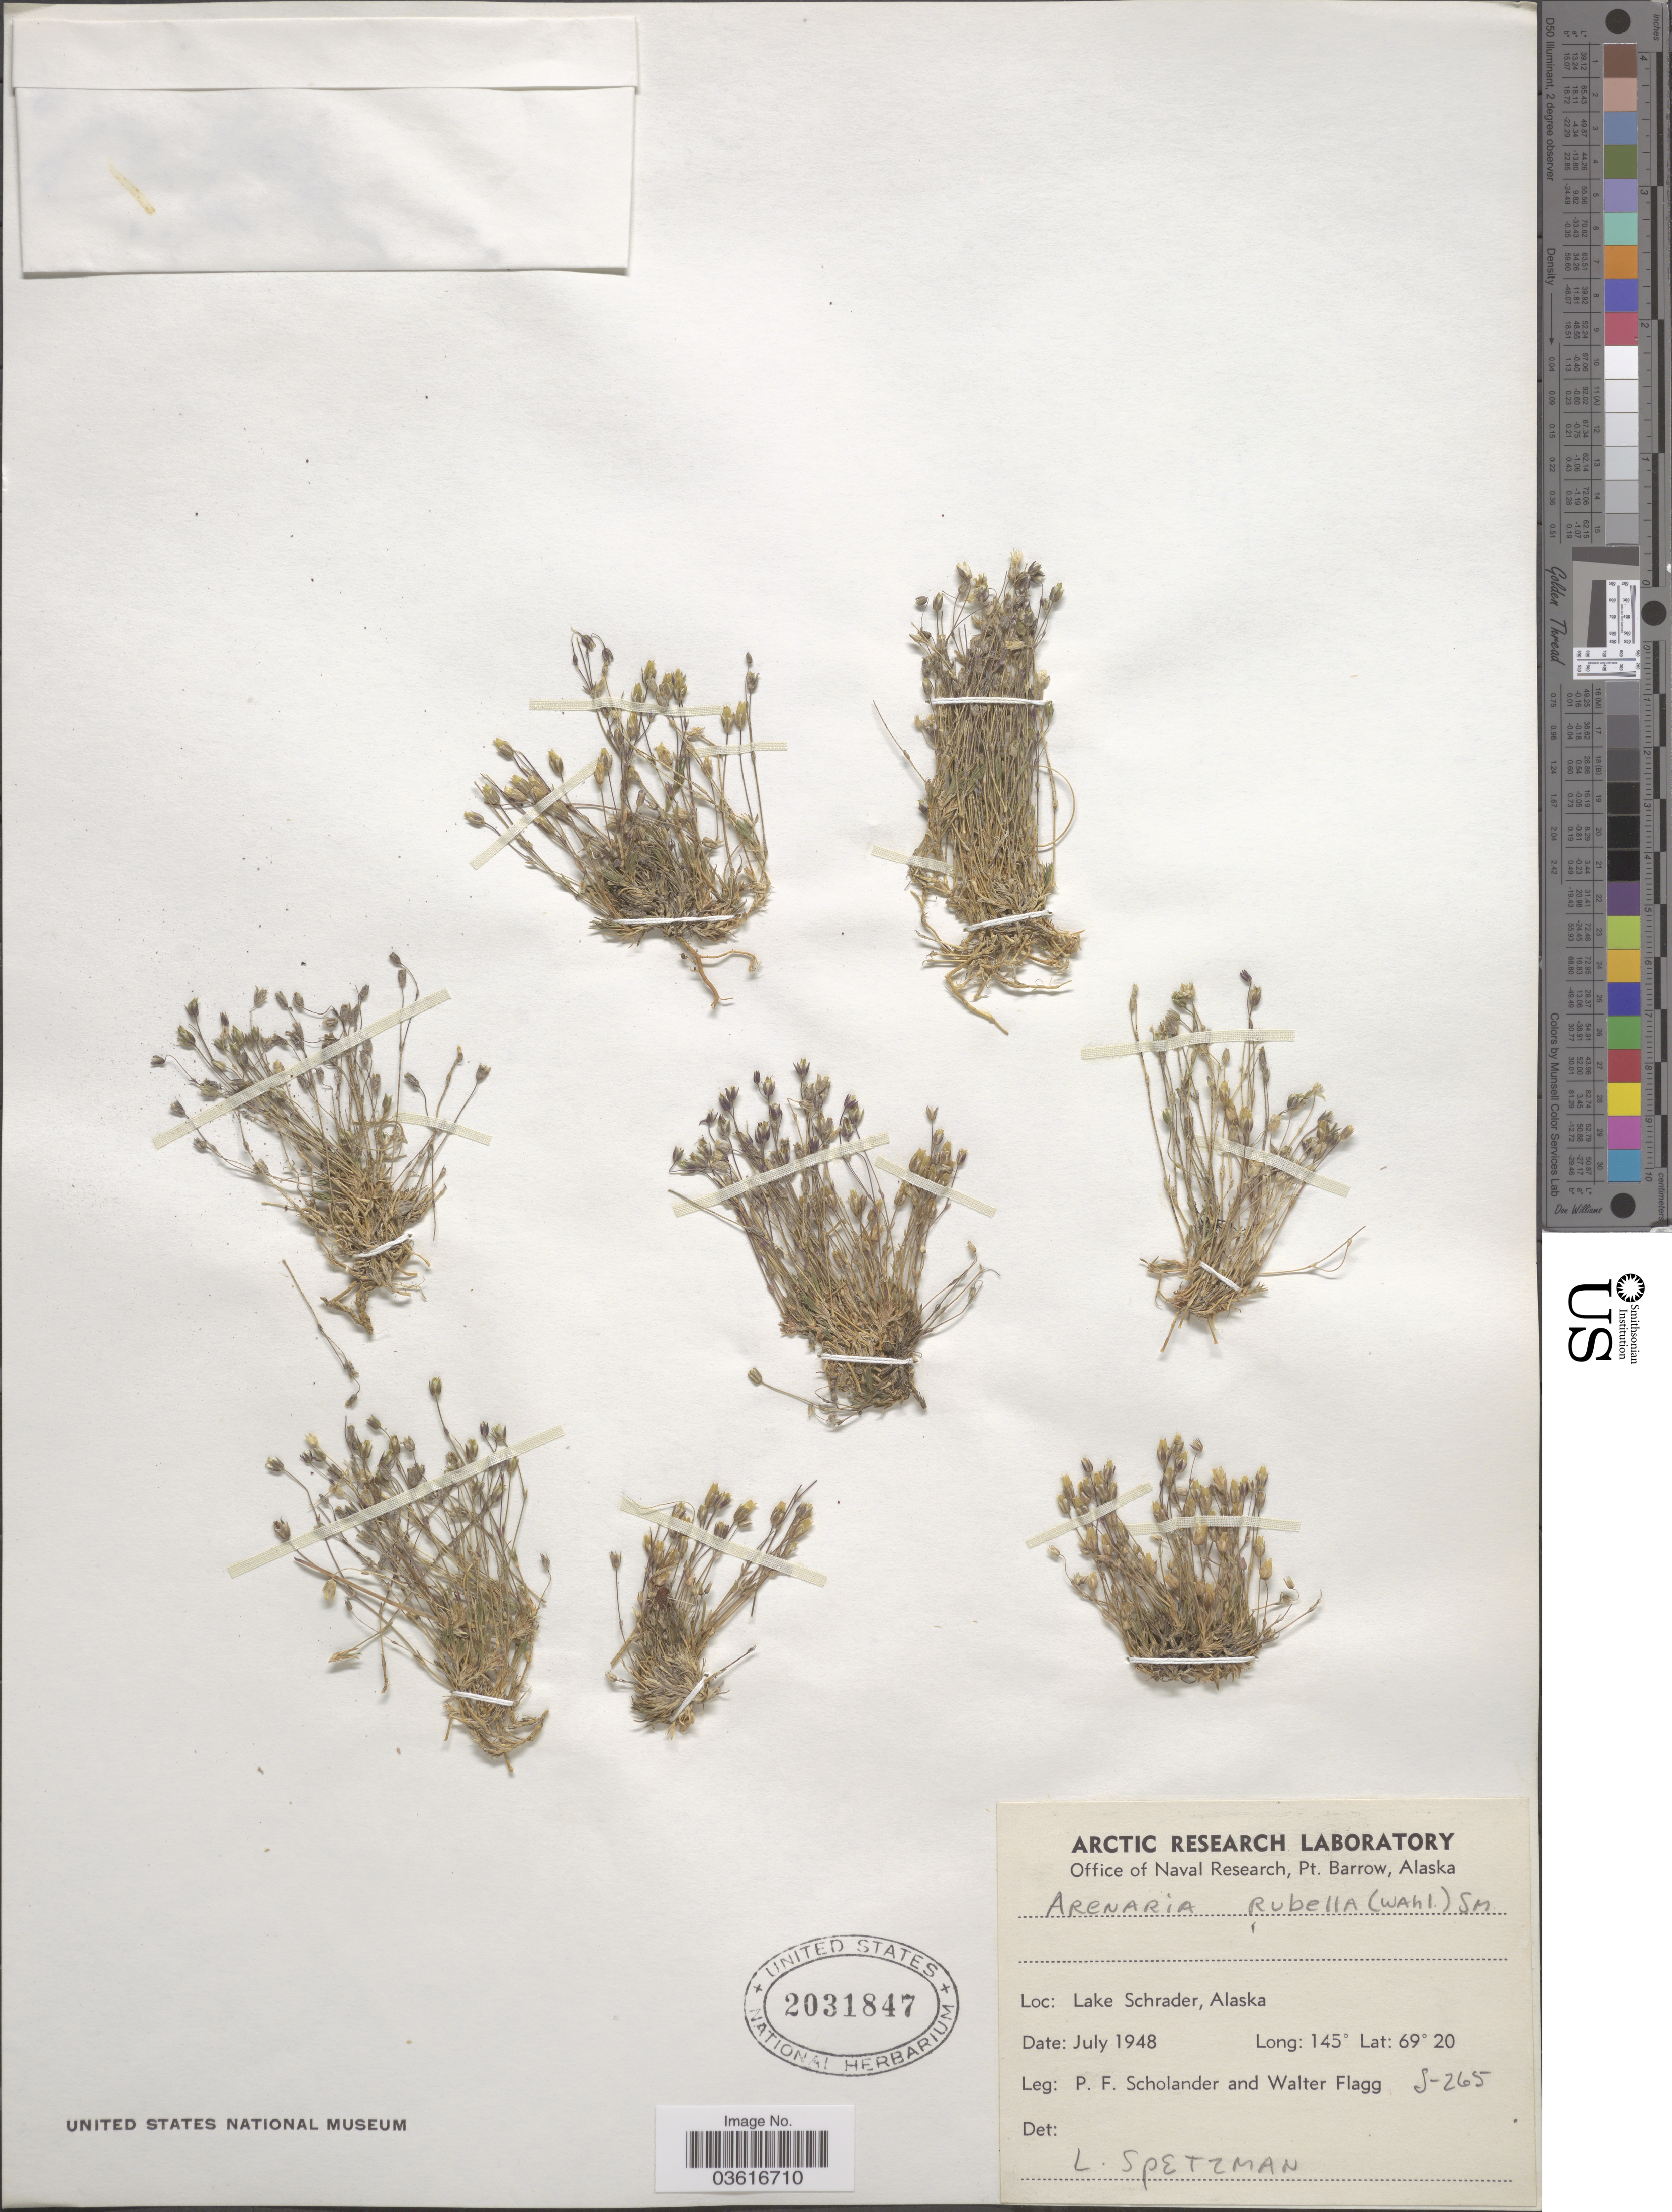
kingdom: Plantae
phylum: Tracheophyta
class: Magnoliopsida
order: Caryophyllales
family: Caryophyllaceae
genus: Minuartia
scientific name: Minuartia rossii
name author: (R. Br. ex Richardson) Graebn.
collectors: P. Scholander & W. Flagg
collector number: S-265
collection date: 1948-07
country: United States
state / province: Alaska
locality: Lake Schrader.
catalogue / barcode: US 2031847